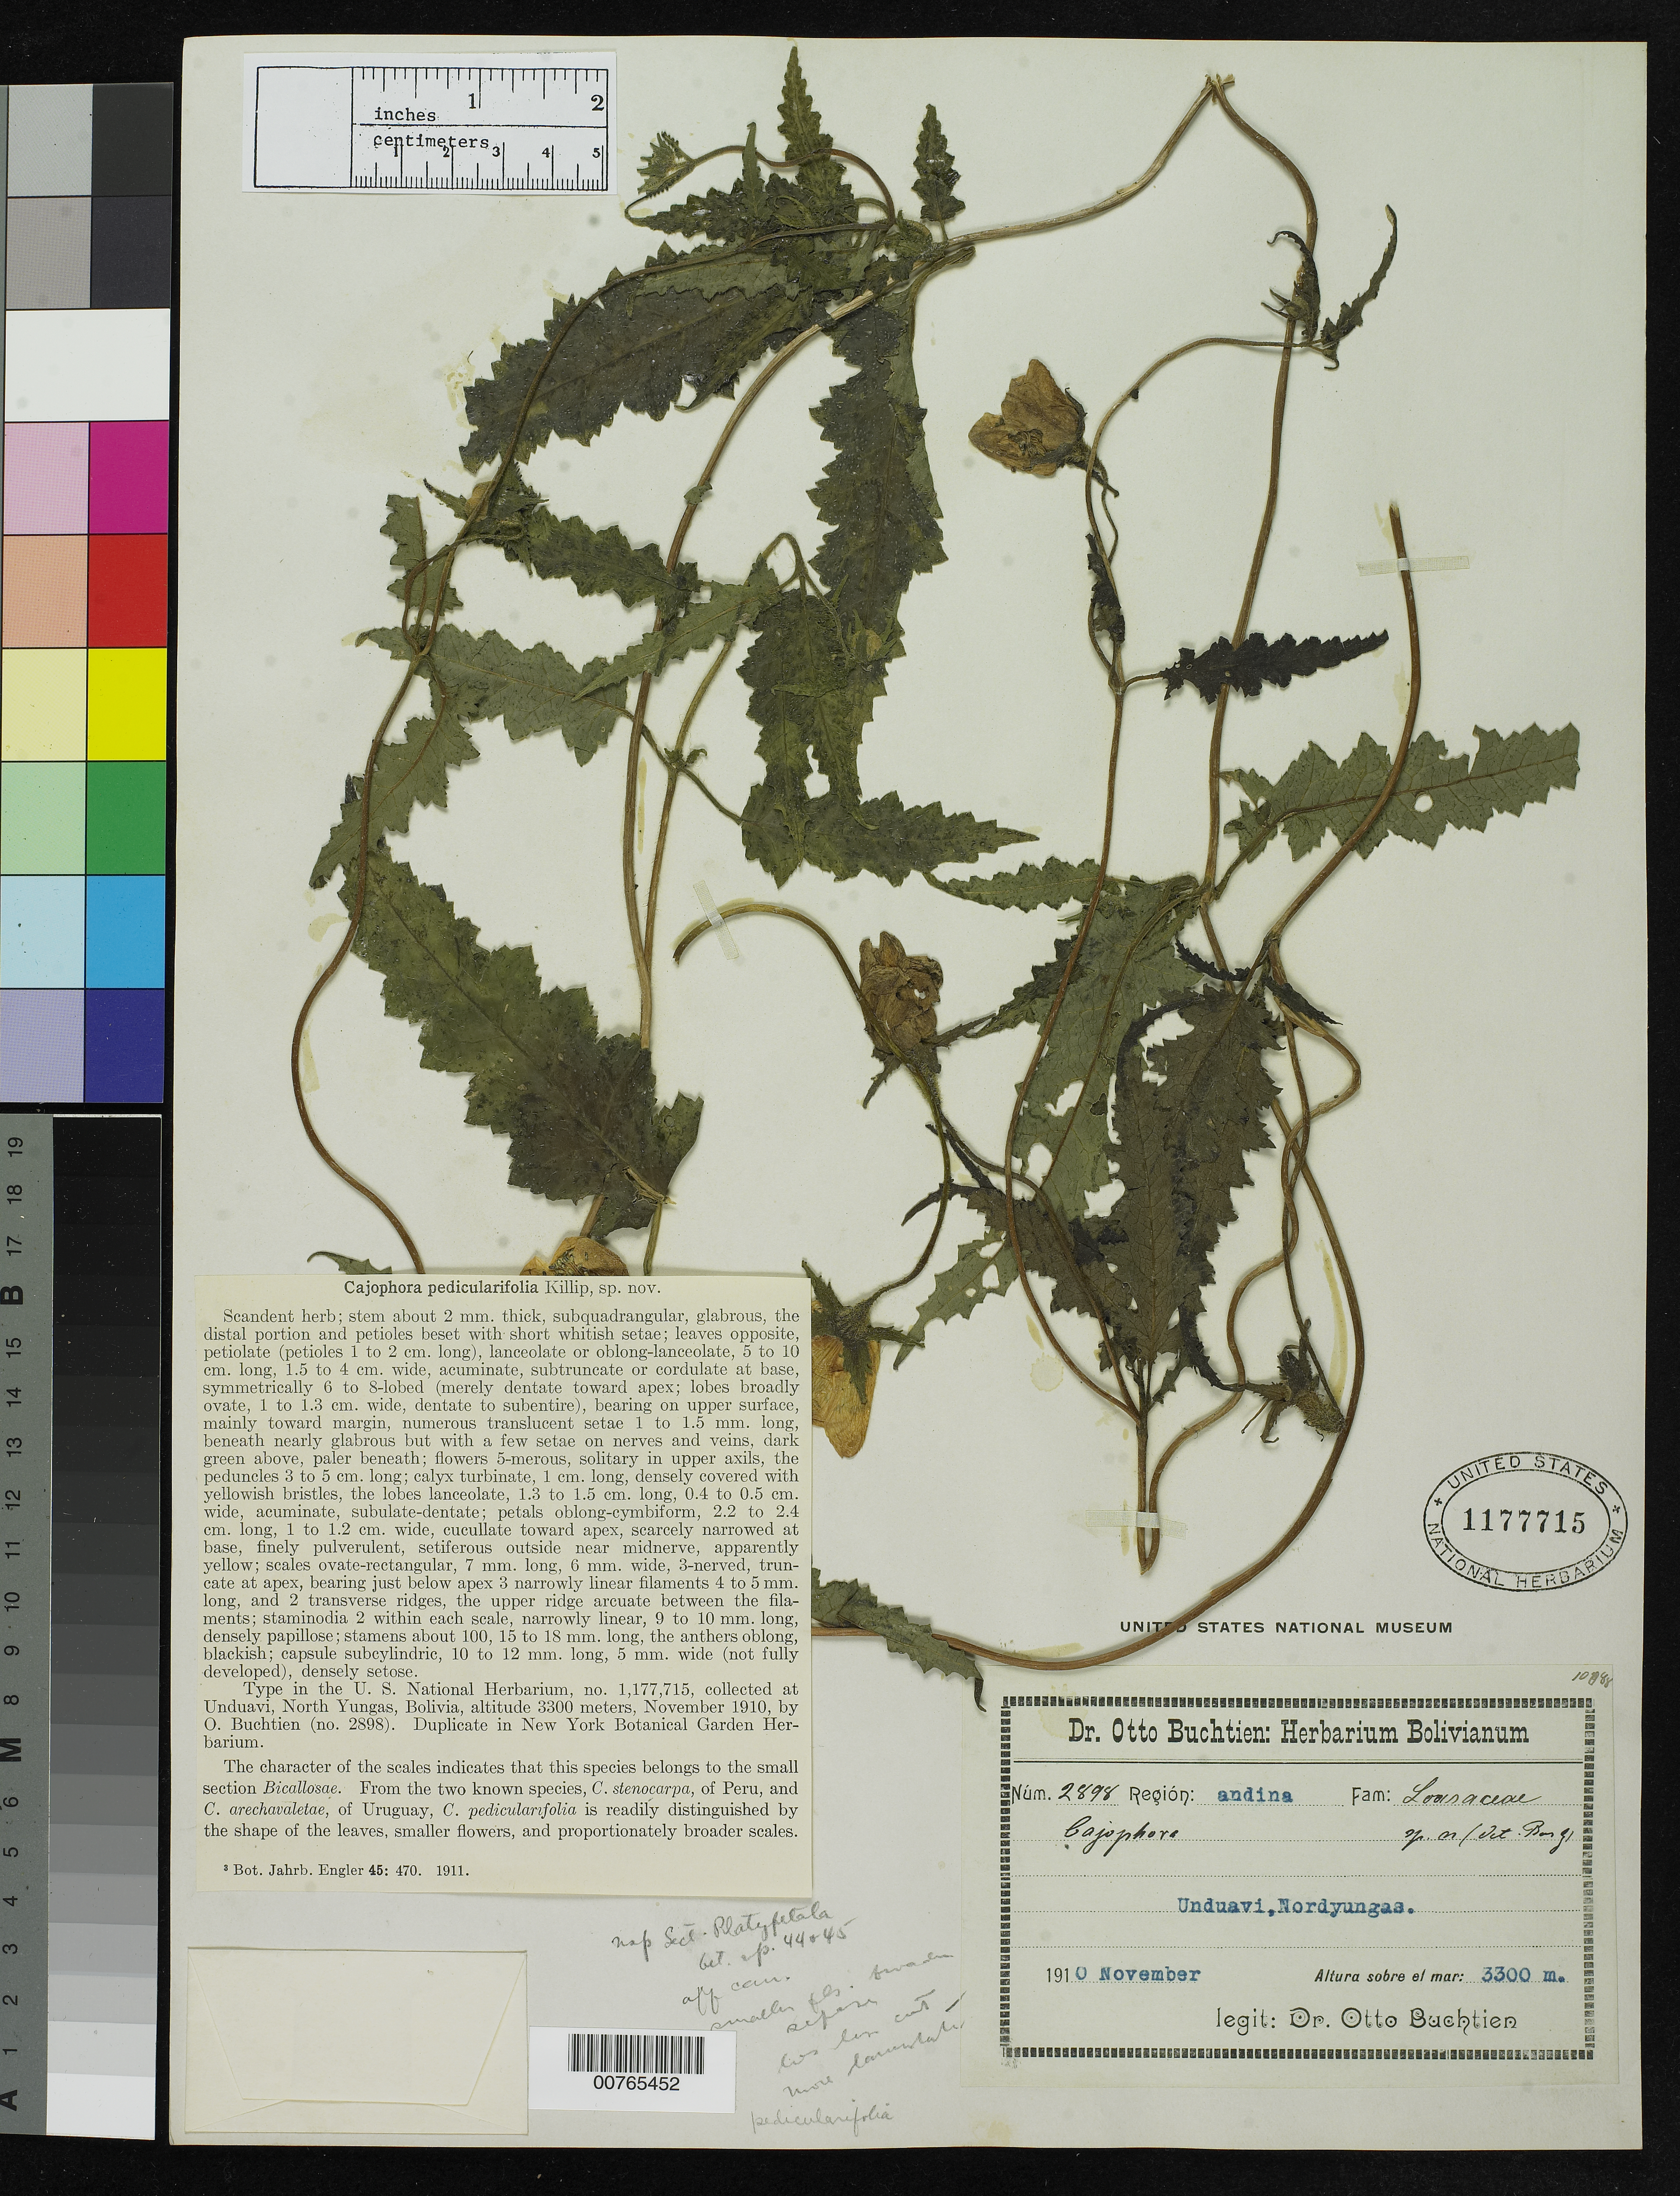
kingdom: Plantae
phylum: Tracheophyta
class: Magnoliopsida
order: Cornales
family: Loasaceae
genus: Caiophora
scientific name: Caiophora pedicularifolia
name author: Killip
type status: Holotype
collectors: O. Buchtien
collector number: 2898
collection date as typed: Nov 1910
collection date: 1910-11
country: Bolivia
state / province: La Paz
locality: Yungas, Unduavi.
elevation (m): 3300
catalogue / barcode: US 1177715